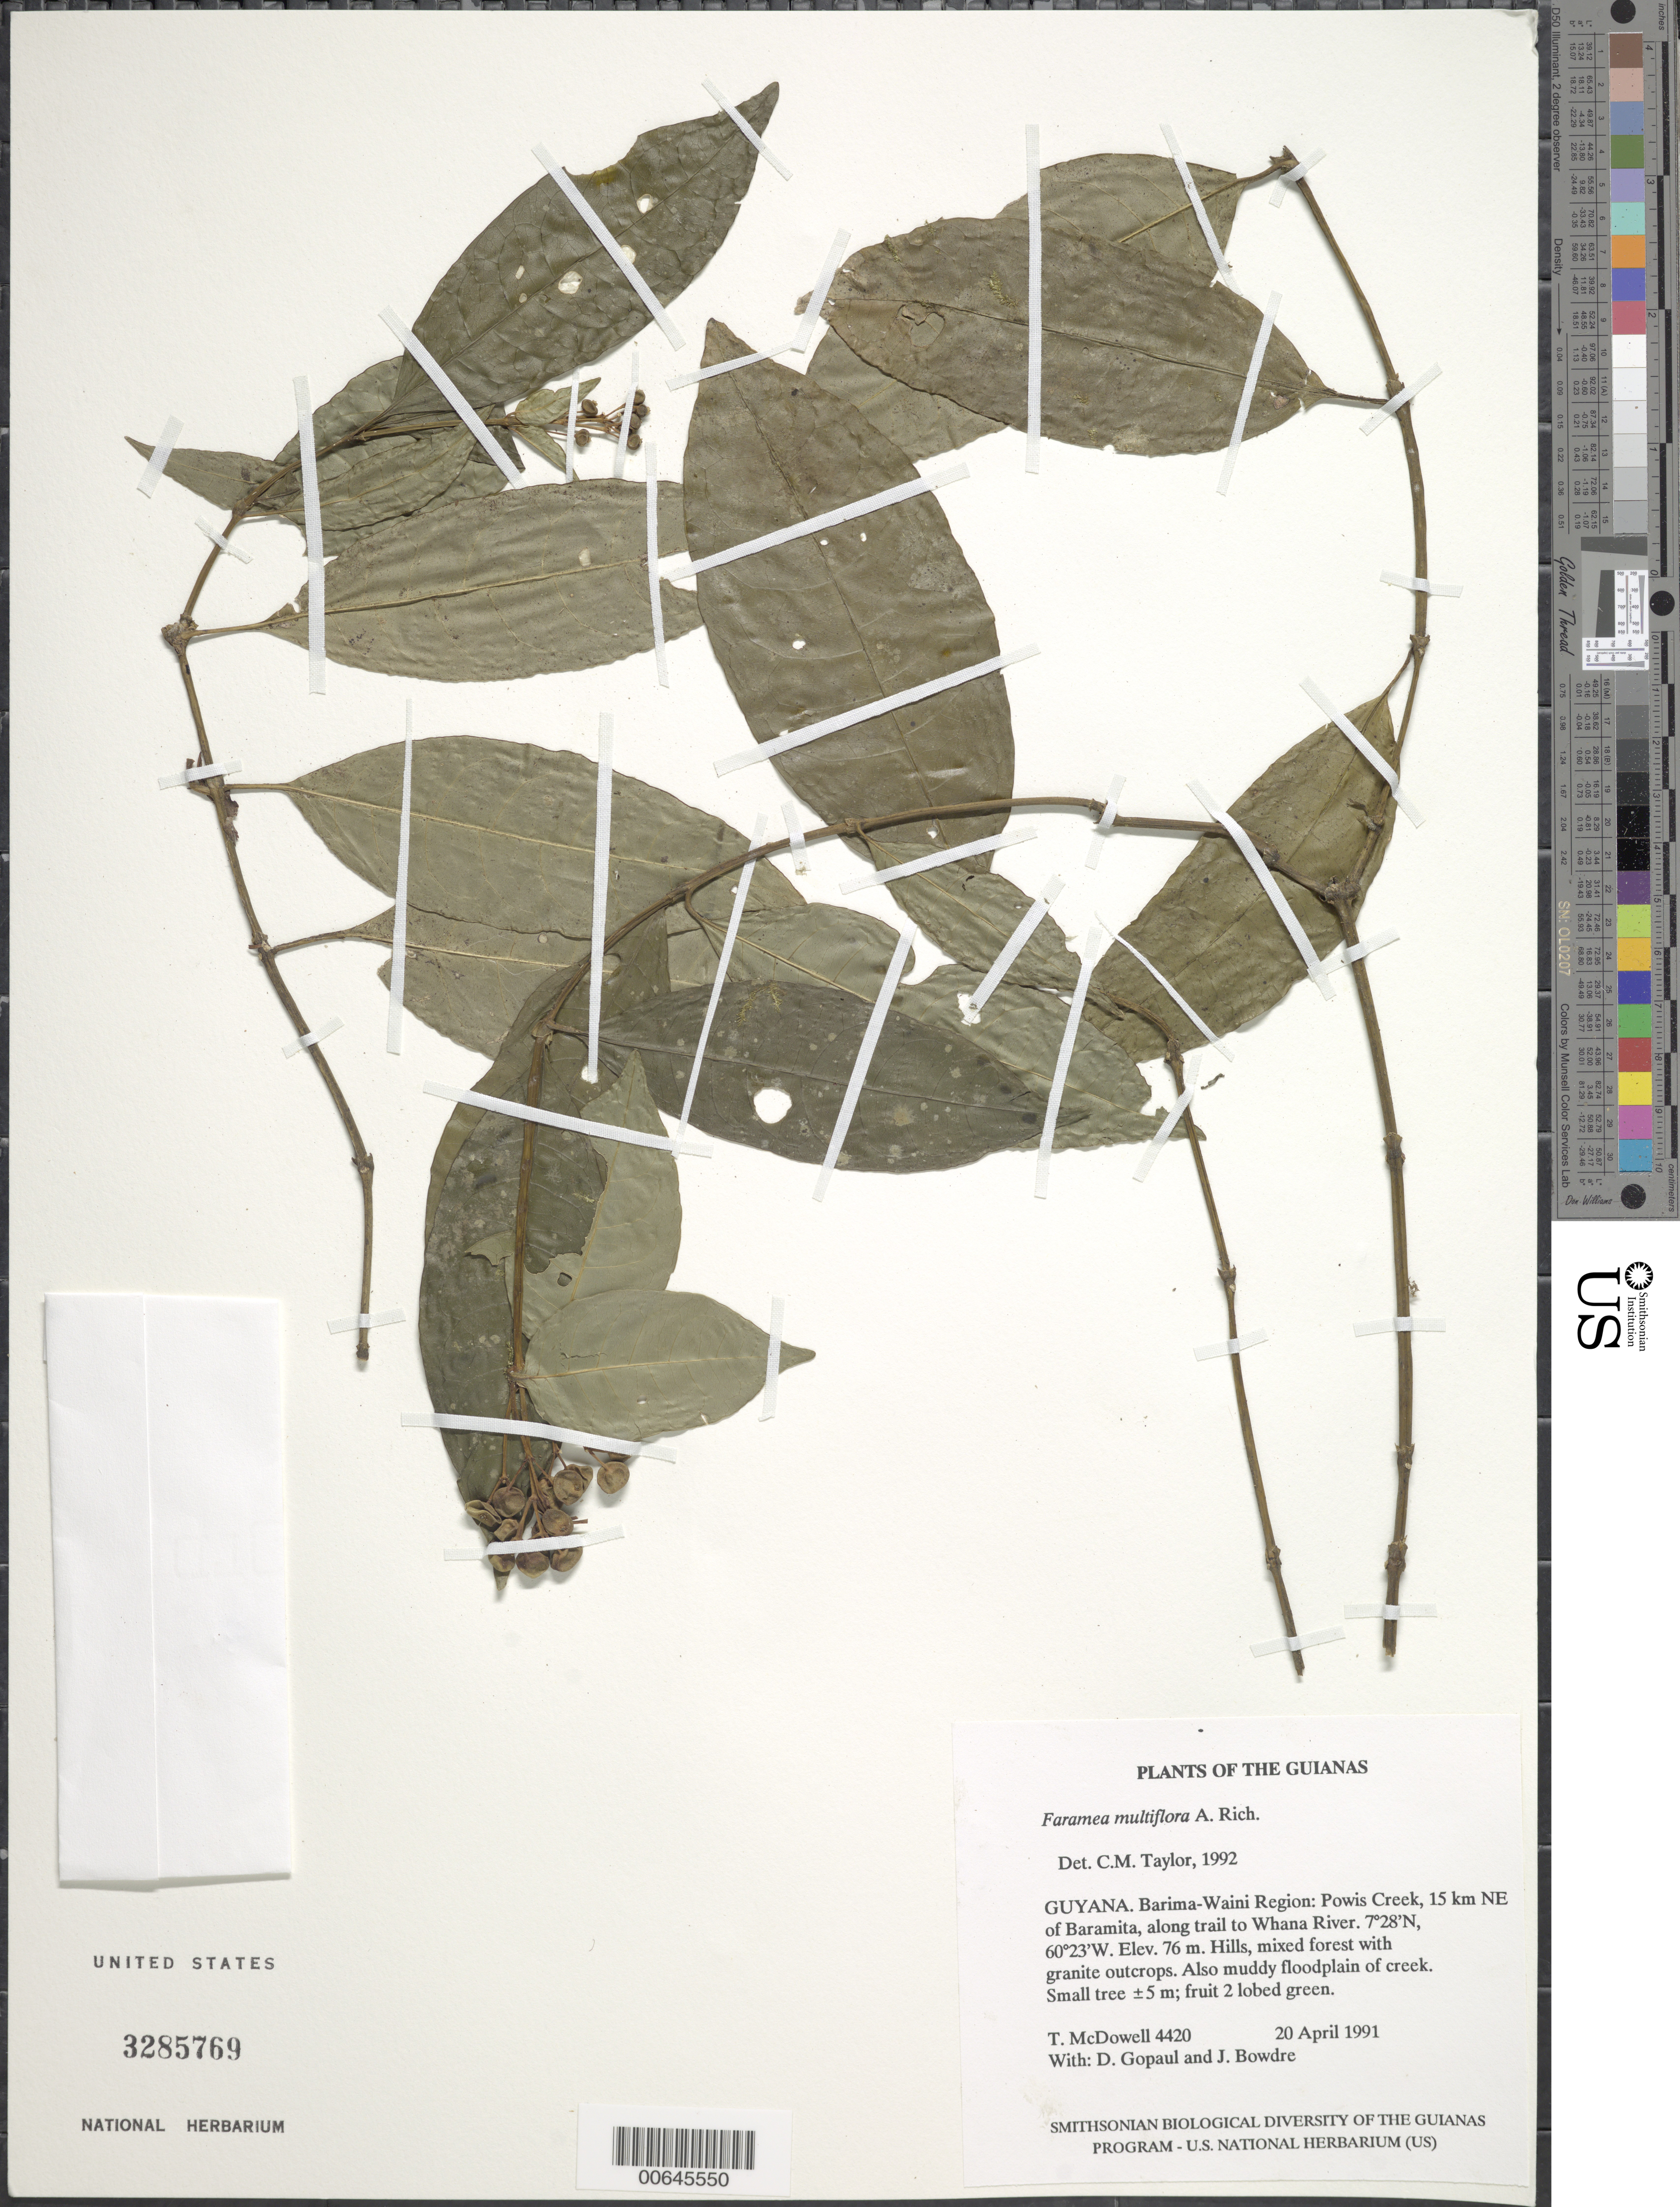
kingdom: Plantae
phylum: Tracheophyta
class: Magnoliopsida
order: Gentianales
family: Rubiaceae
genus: Faramea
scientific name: Faramea multiflora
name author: A. Rich. ex DC.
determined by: Taylor, Charlotte M.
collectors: T. McDowell, D. Gopaul & J. Bowdre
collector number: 4420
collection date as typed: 20 April 1991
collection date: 1991-04-20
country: Guyana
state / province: Barima-Waini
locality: Powis Creek, 15 km NE of Baramita, along trail to Whana River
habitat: Hills, mixed forest with granite outcrops. Also muddy floodplain of creek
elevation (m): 76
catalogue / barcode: US 3285769